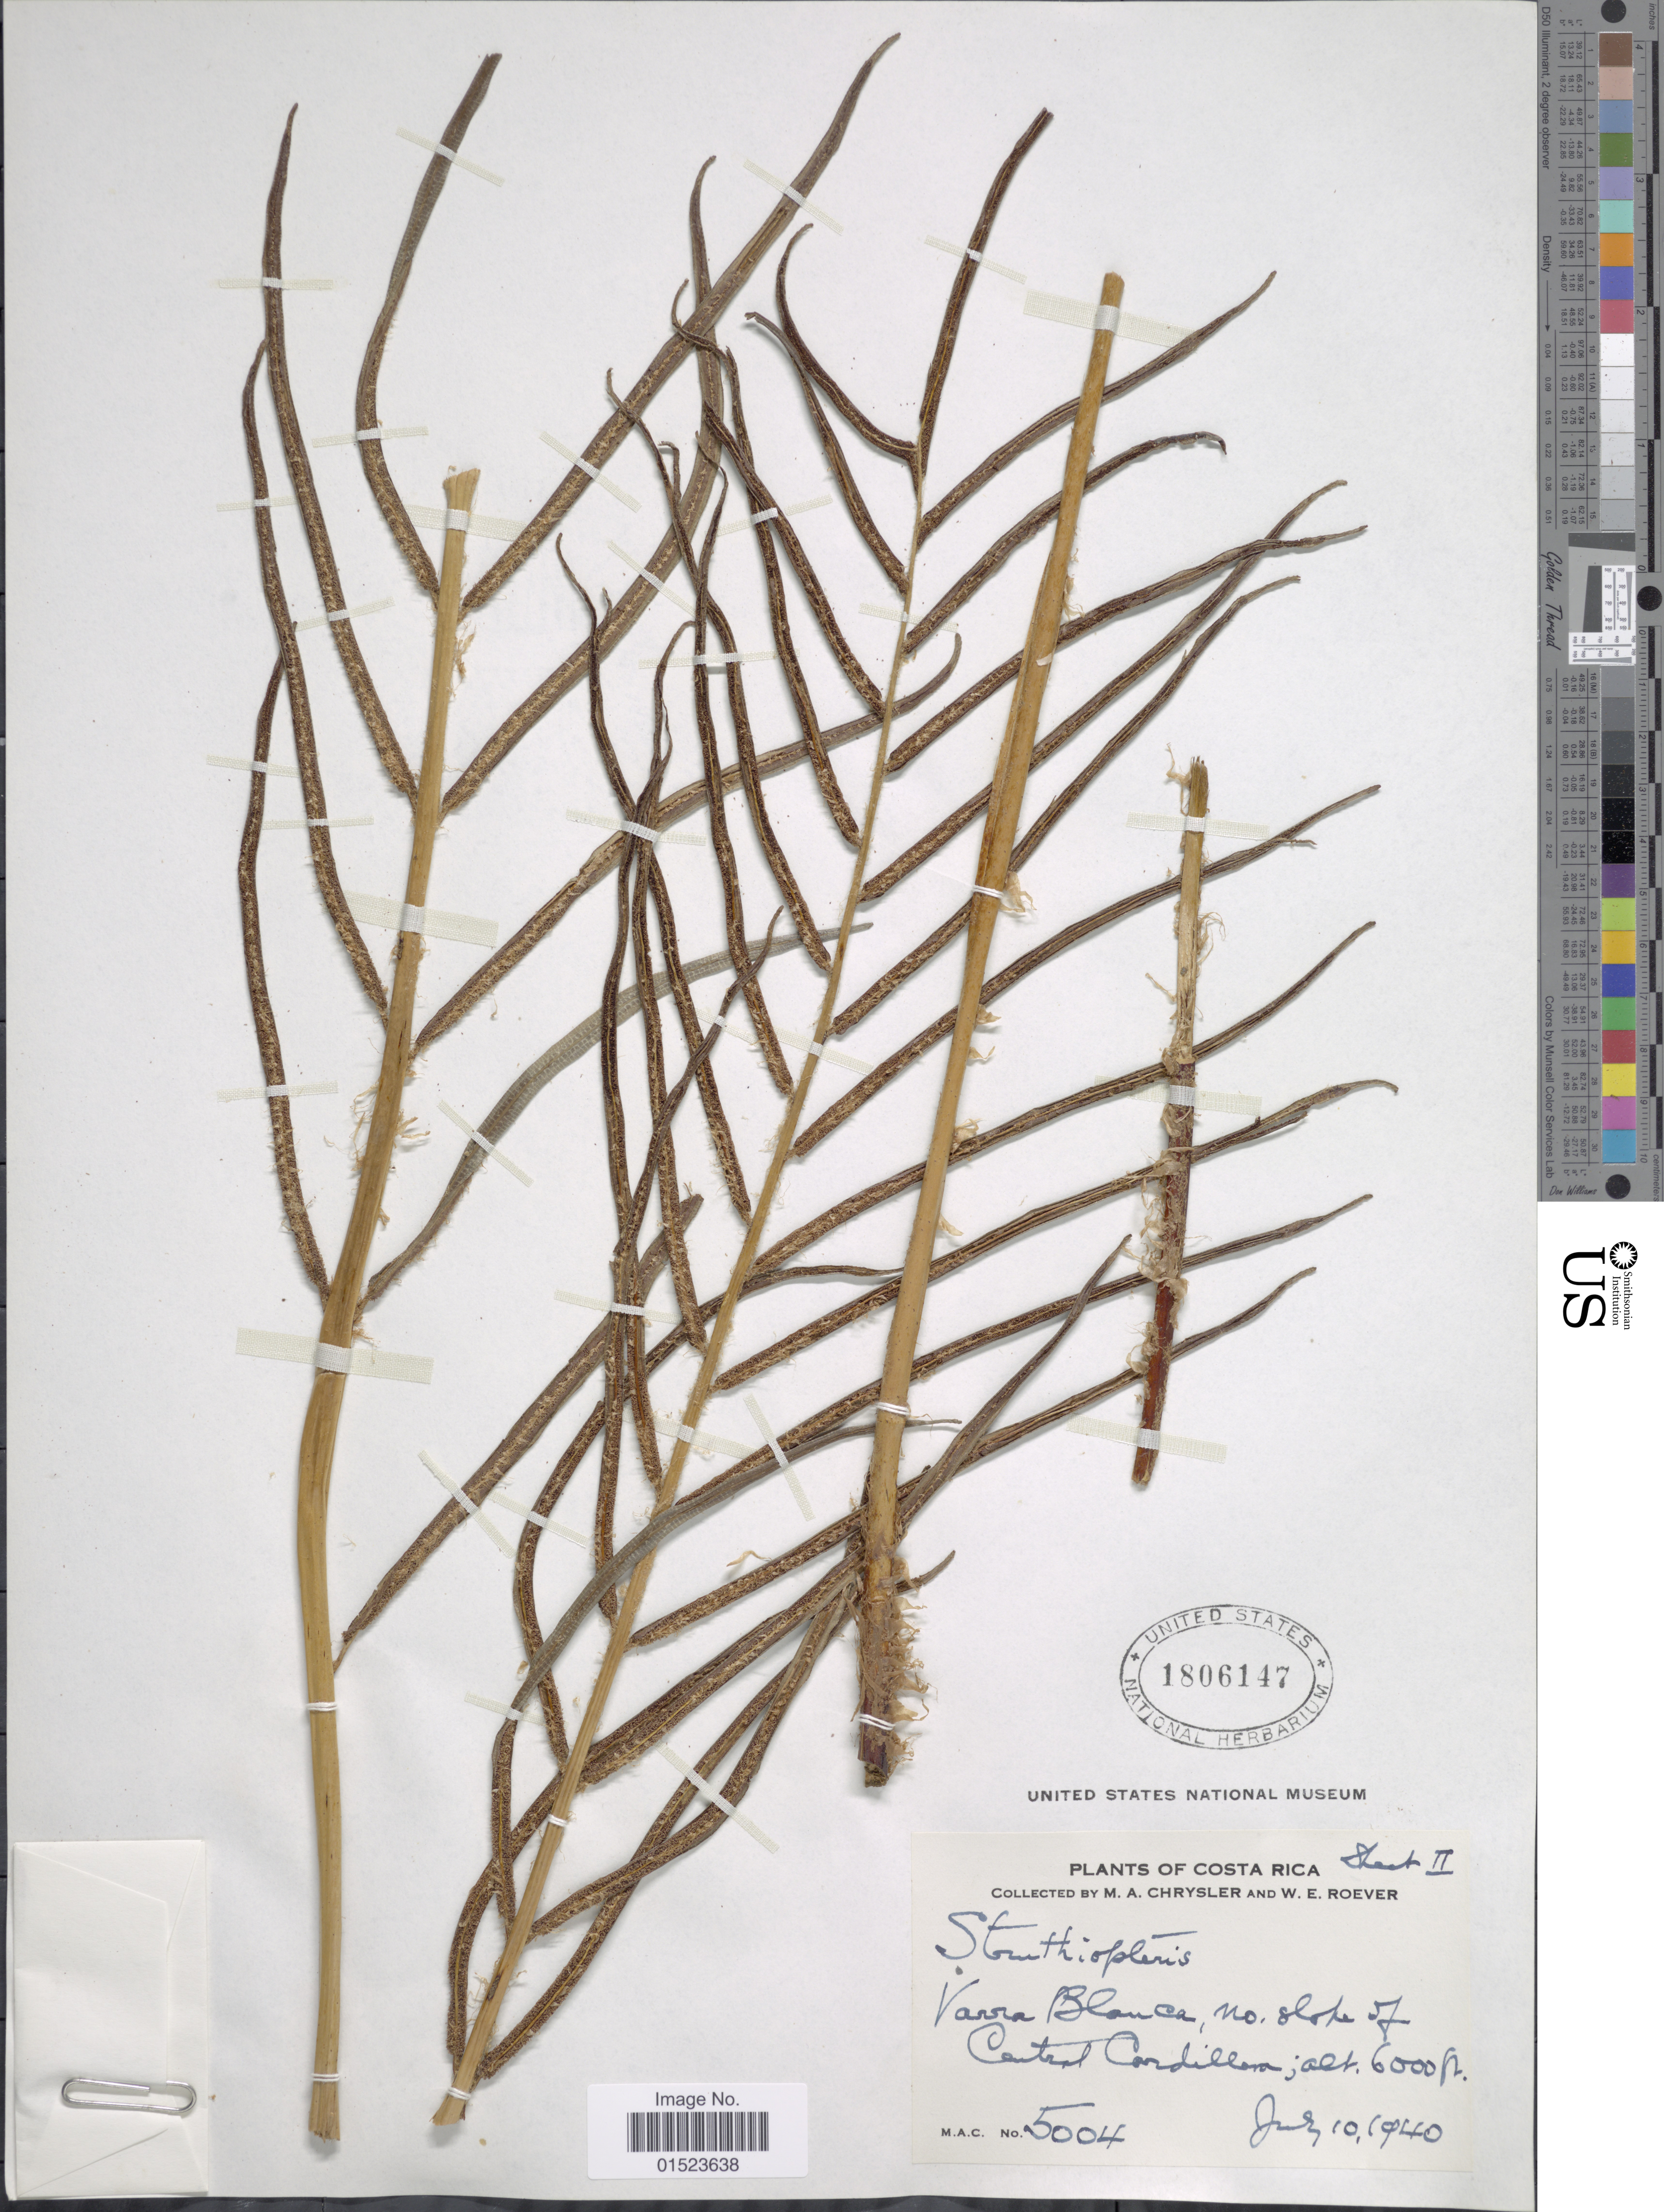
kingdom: Plantae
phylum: Tracheophyta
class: Polypodiopsida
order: Polypodiales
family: Blechnaceae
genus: Blechnum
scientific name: Blechnum christii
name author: C. Chr.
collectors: M. A. Chrysler & W. Roever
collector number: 5004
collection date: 1940-07-10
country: Costa Rica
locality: Varra Blanca, no. slope of Central Cordillera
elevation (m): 1829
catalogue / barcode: US 1806147